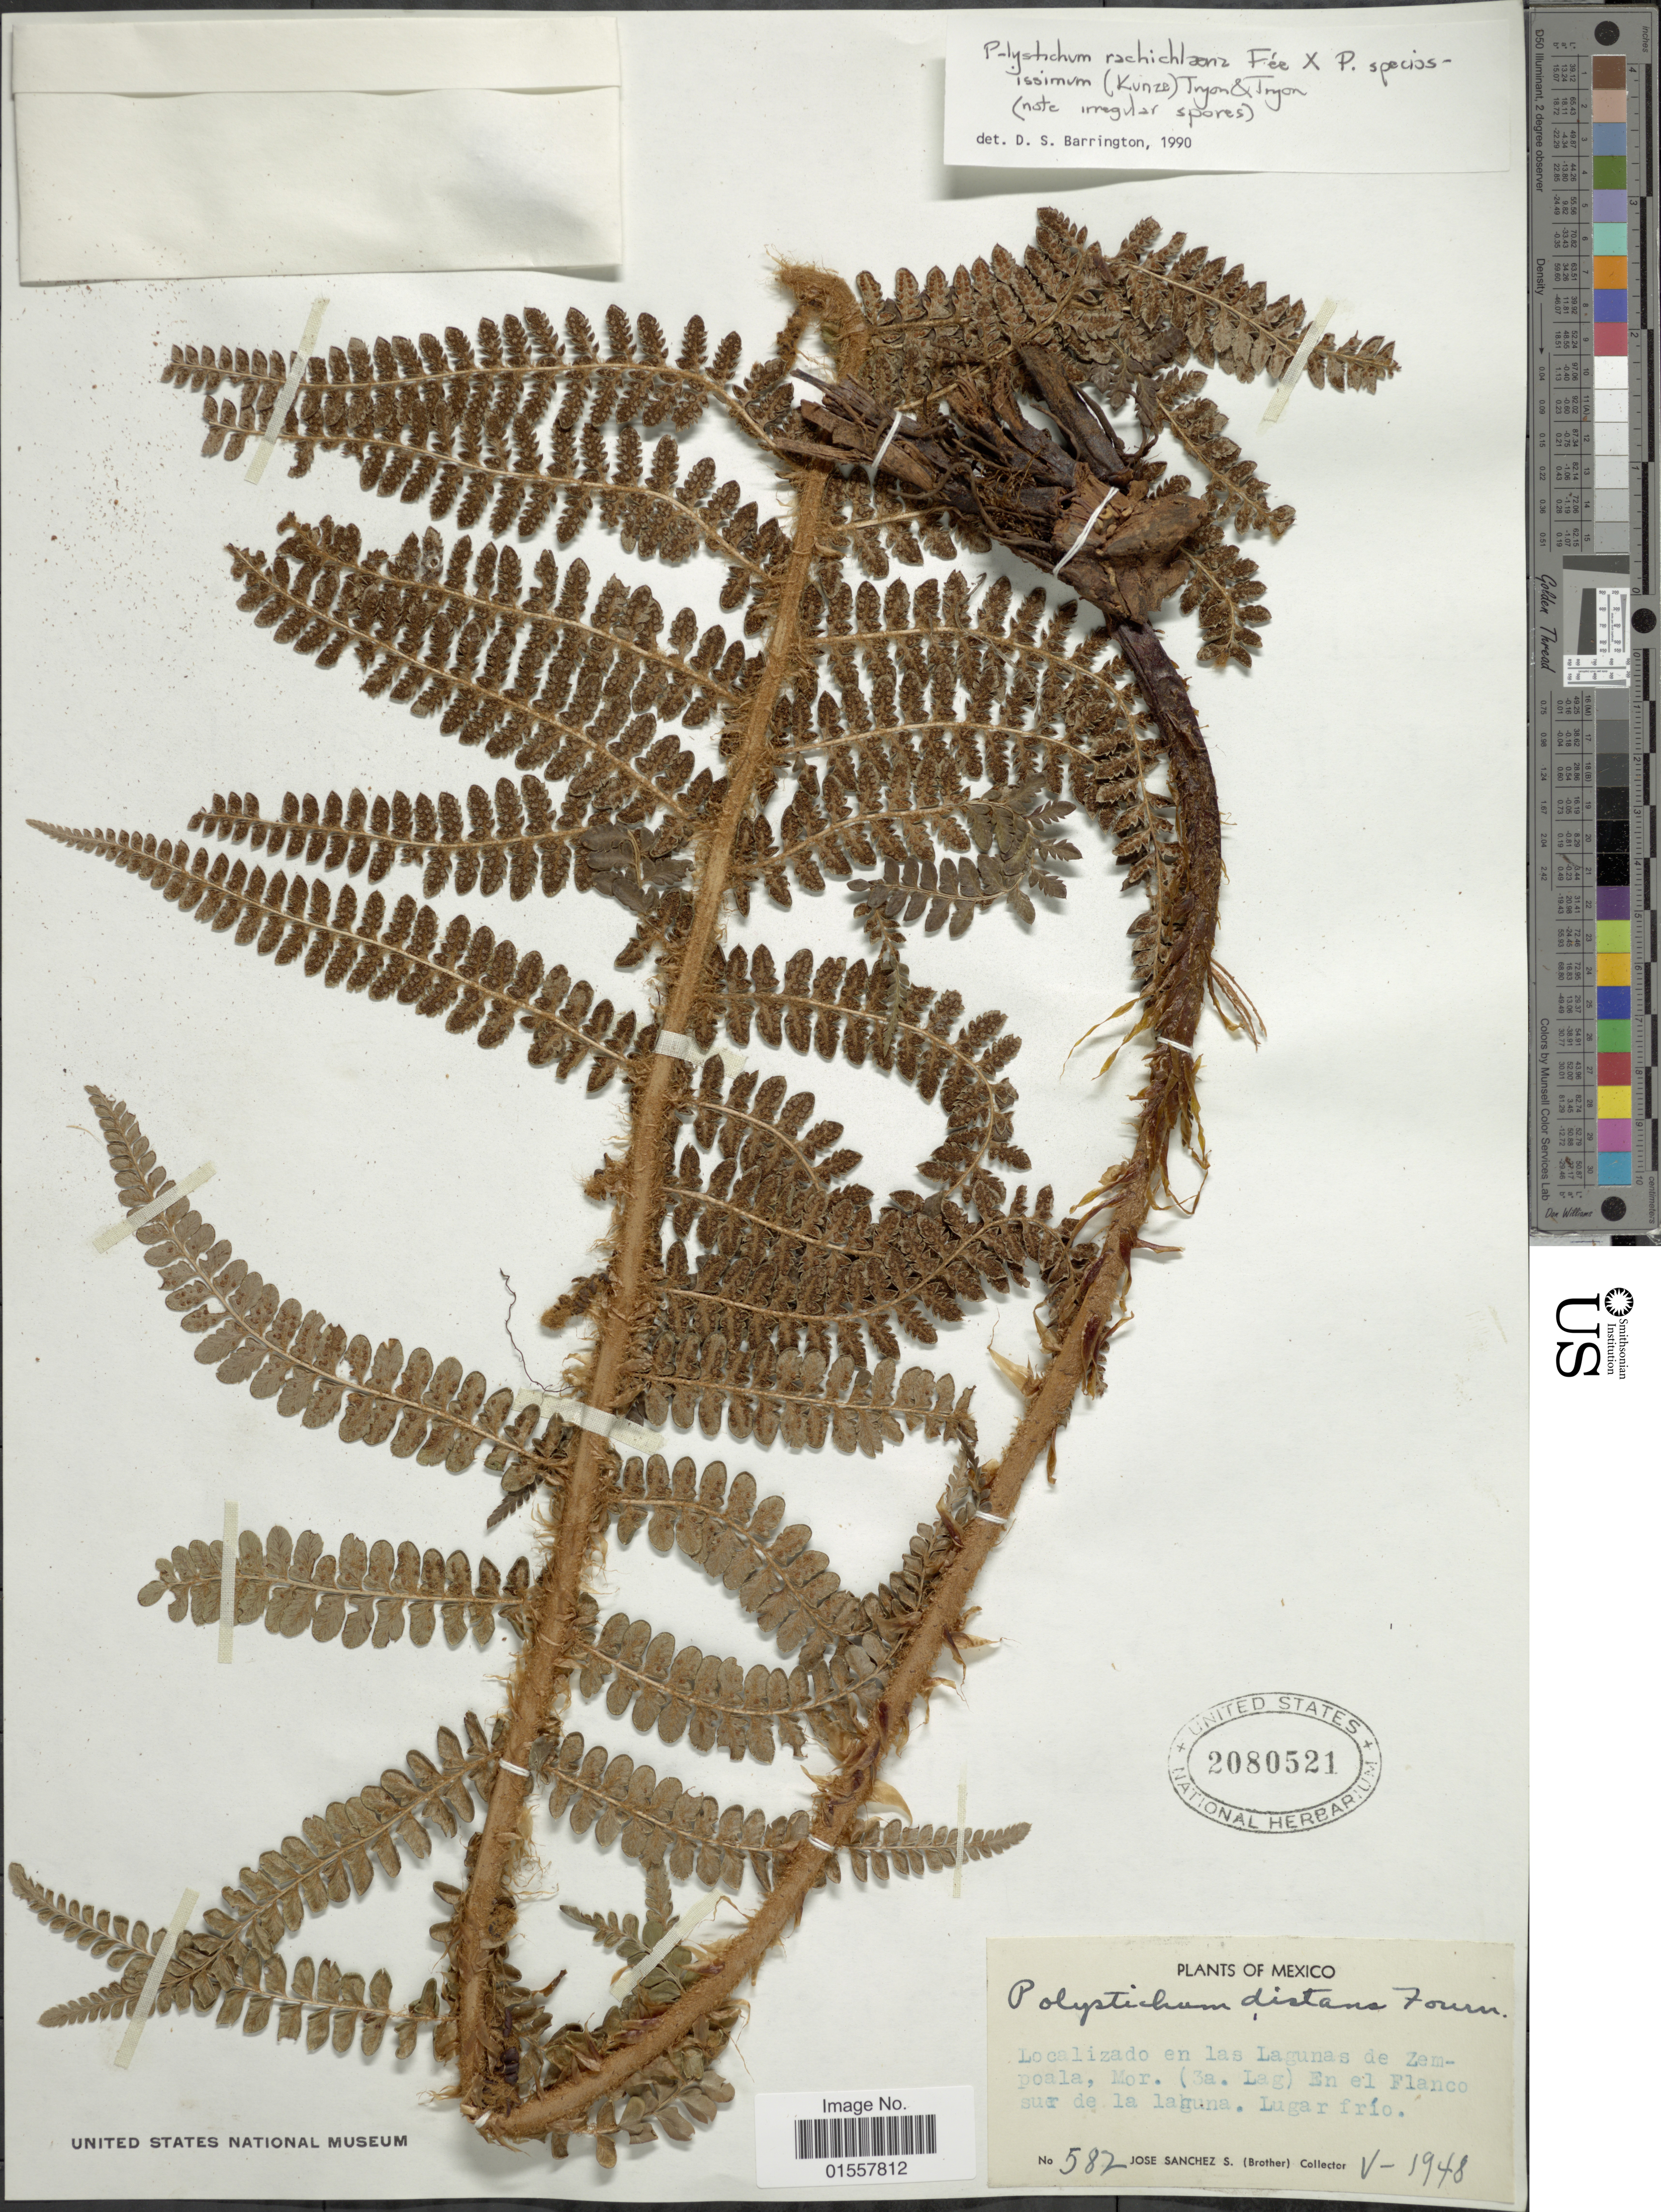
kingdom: Plantae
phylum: Tracheophyta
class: Polypodiopsida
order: Polypodiales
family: Dryopteridaceae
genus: Polystichum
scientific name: Polystichum rachichlaena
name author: Fée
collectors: J. Sanchez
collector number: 582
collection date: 1948-05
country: Mexico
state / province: Morelos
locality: En las Lagunas de Zempoala, Mor. (3a. Lag), en el Flanco sur de la laguna, Lugar frio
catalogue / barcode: US 2080521